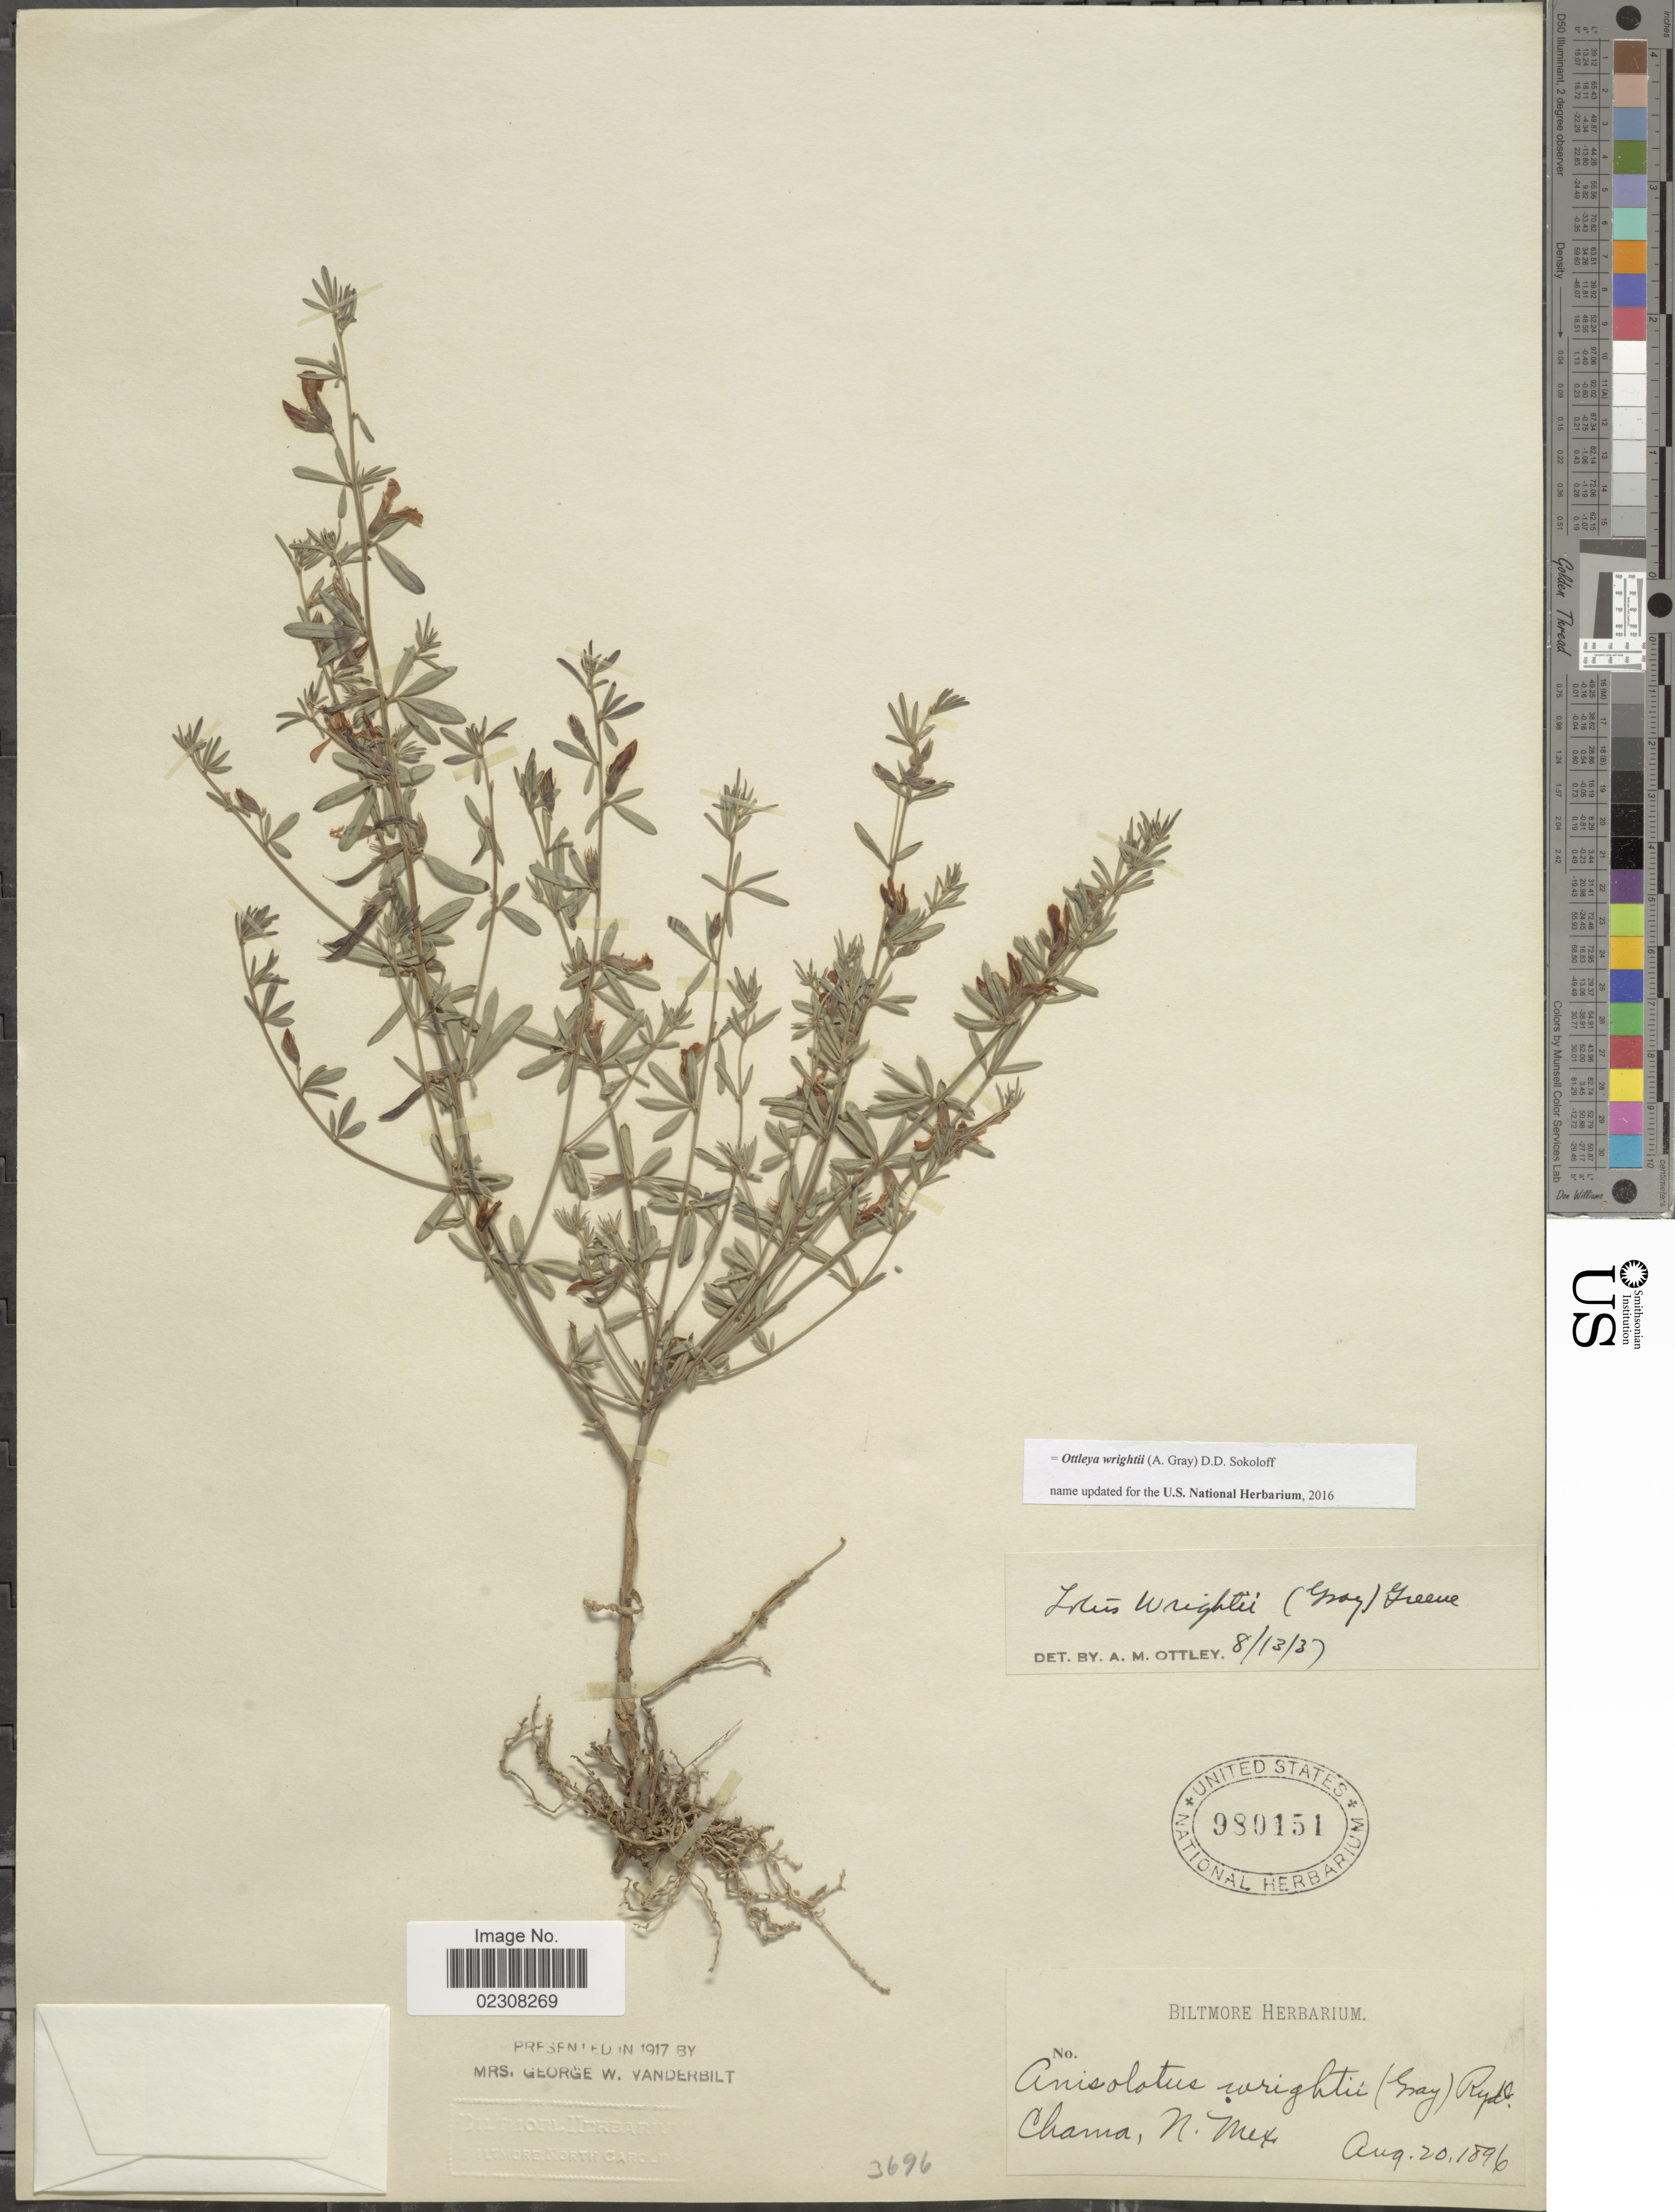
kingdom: Plantae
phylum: Tracheophyta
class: Magnoliopsida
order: Fabales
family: Fabaceae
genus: Ottleya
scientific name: Ottleya wrightii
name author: (A. Gray) D.D. Sokoloff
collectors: ex herb. Biltmore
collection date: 1896-08-20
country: United States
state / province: New Mexico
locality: Chama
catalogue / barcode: US 980151